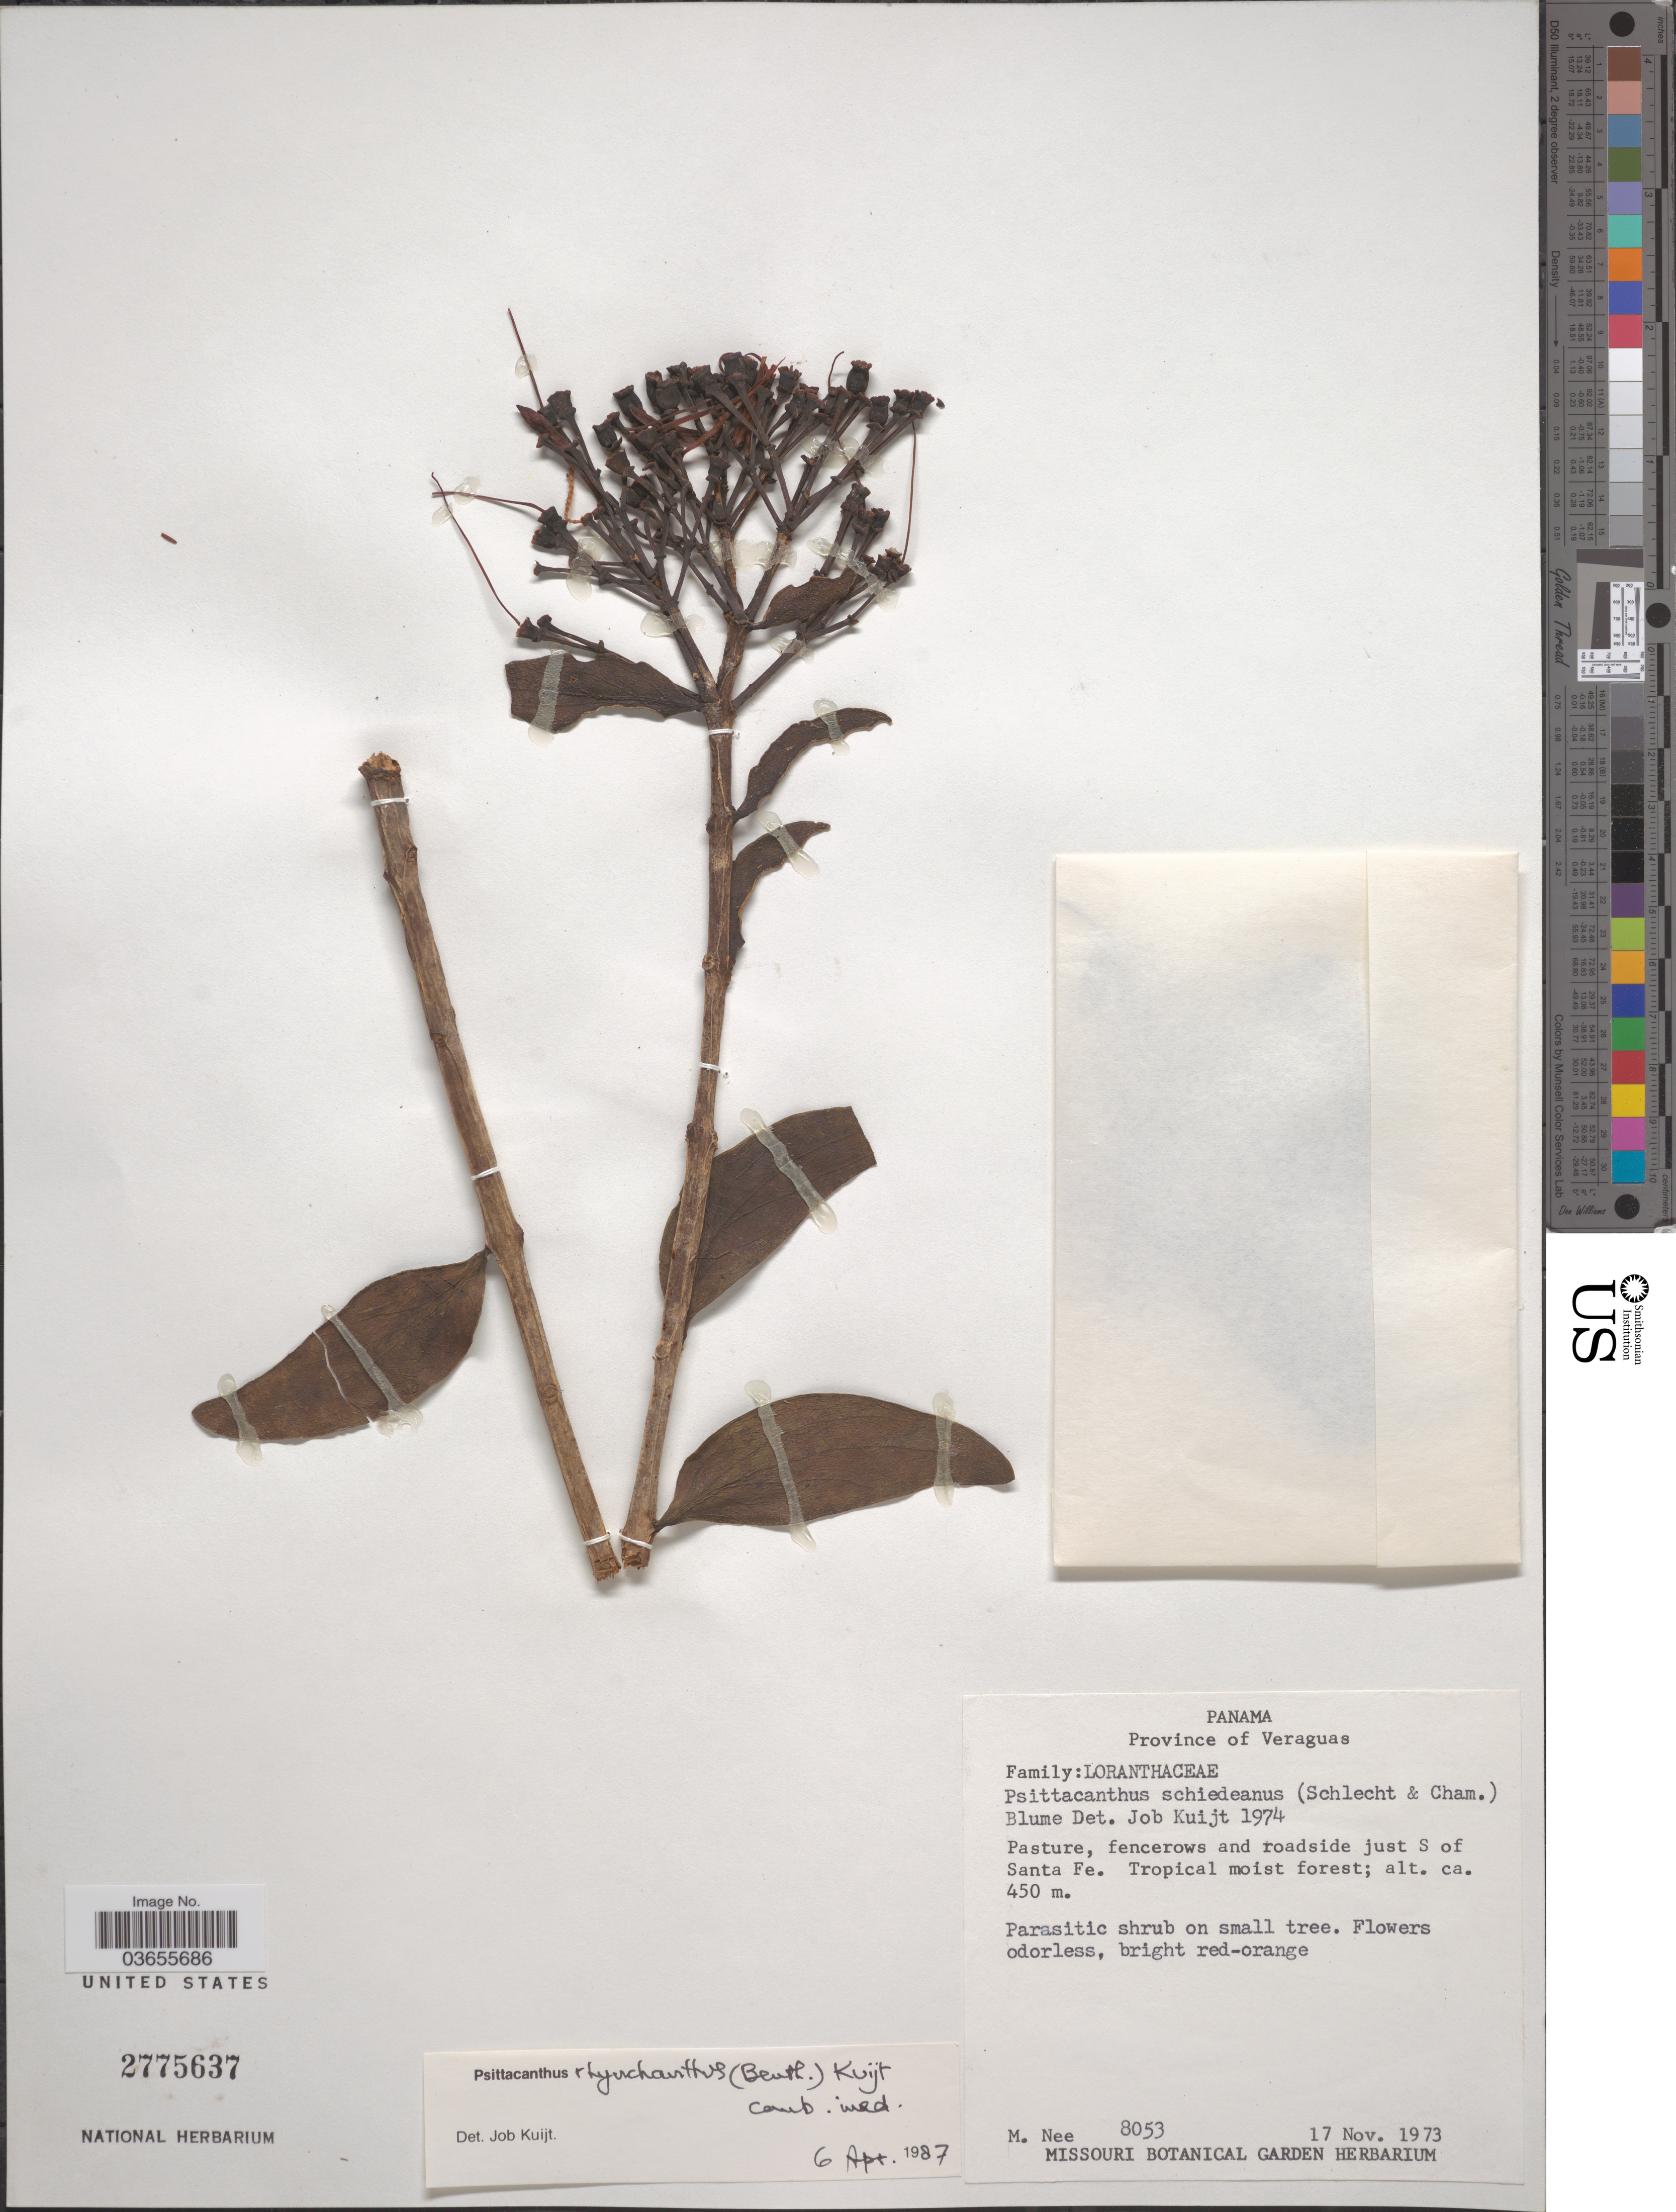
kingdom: Plantae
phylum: Tracheophyta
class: Magnoliopsida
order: Santalales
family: Loranthaceae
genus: Psittacanthus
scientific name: Psittacanthus rhynchanthus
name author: (Benth.) Kuijt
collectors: M. Nee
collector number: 8053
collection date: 1973-11-17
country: Panama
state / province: Veraguas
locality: Pasture, fencerows and roadside just S of Santa Fe.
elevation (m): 450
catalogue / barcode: US 2775637